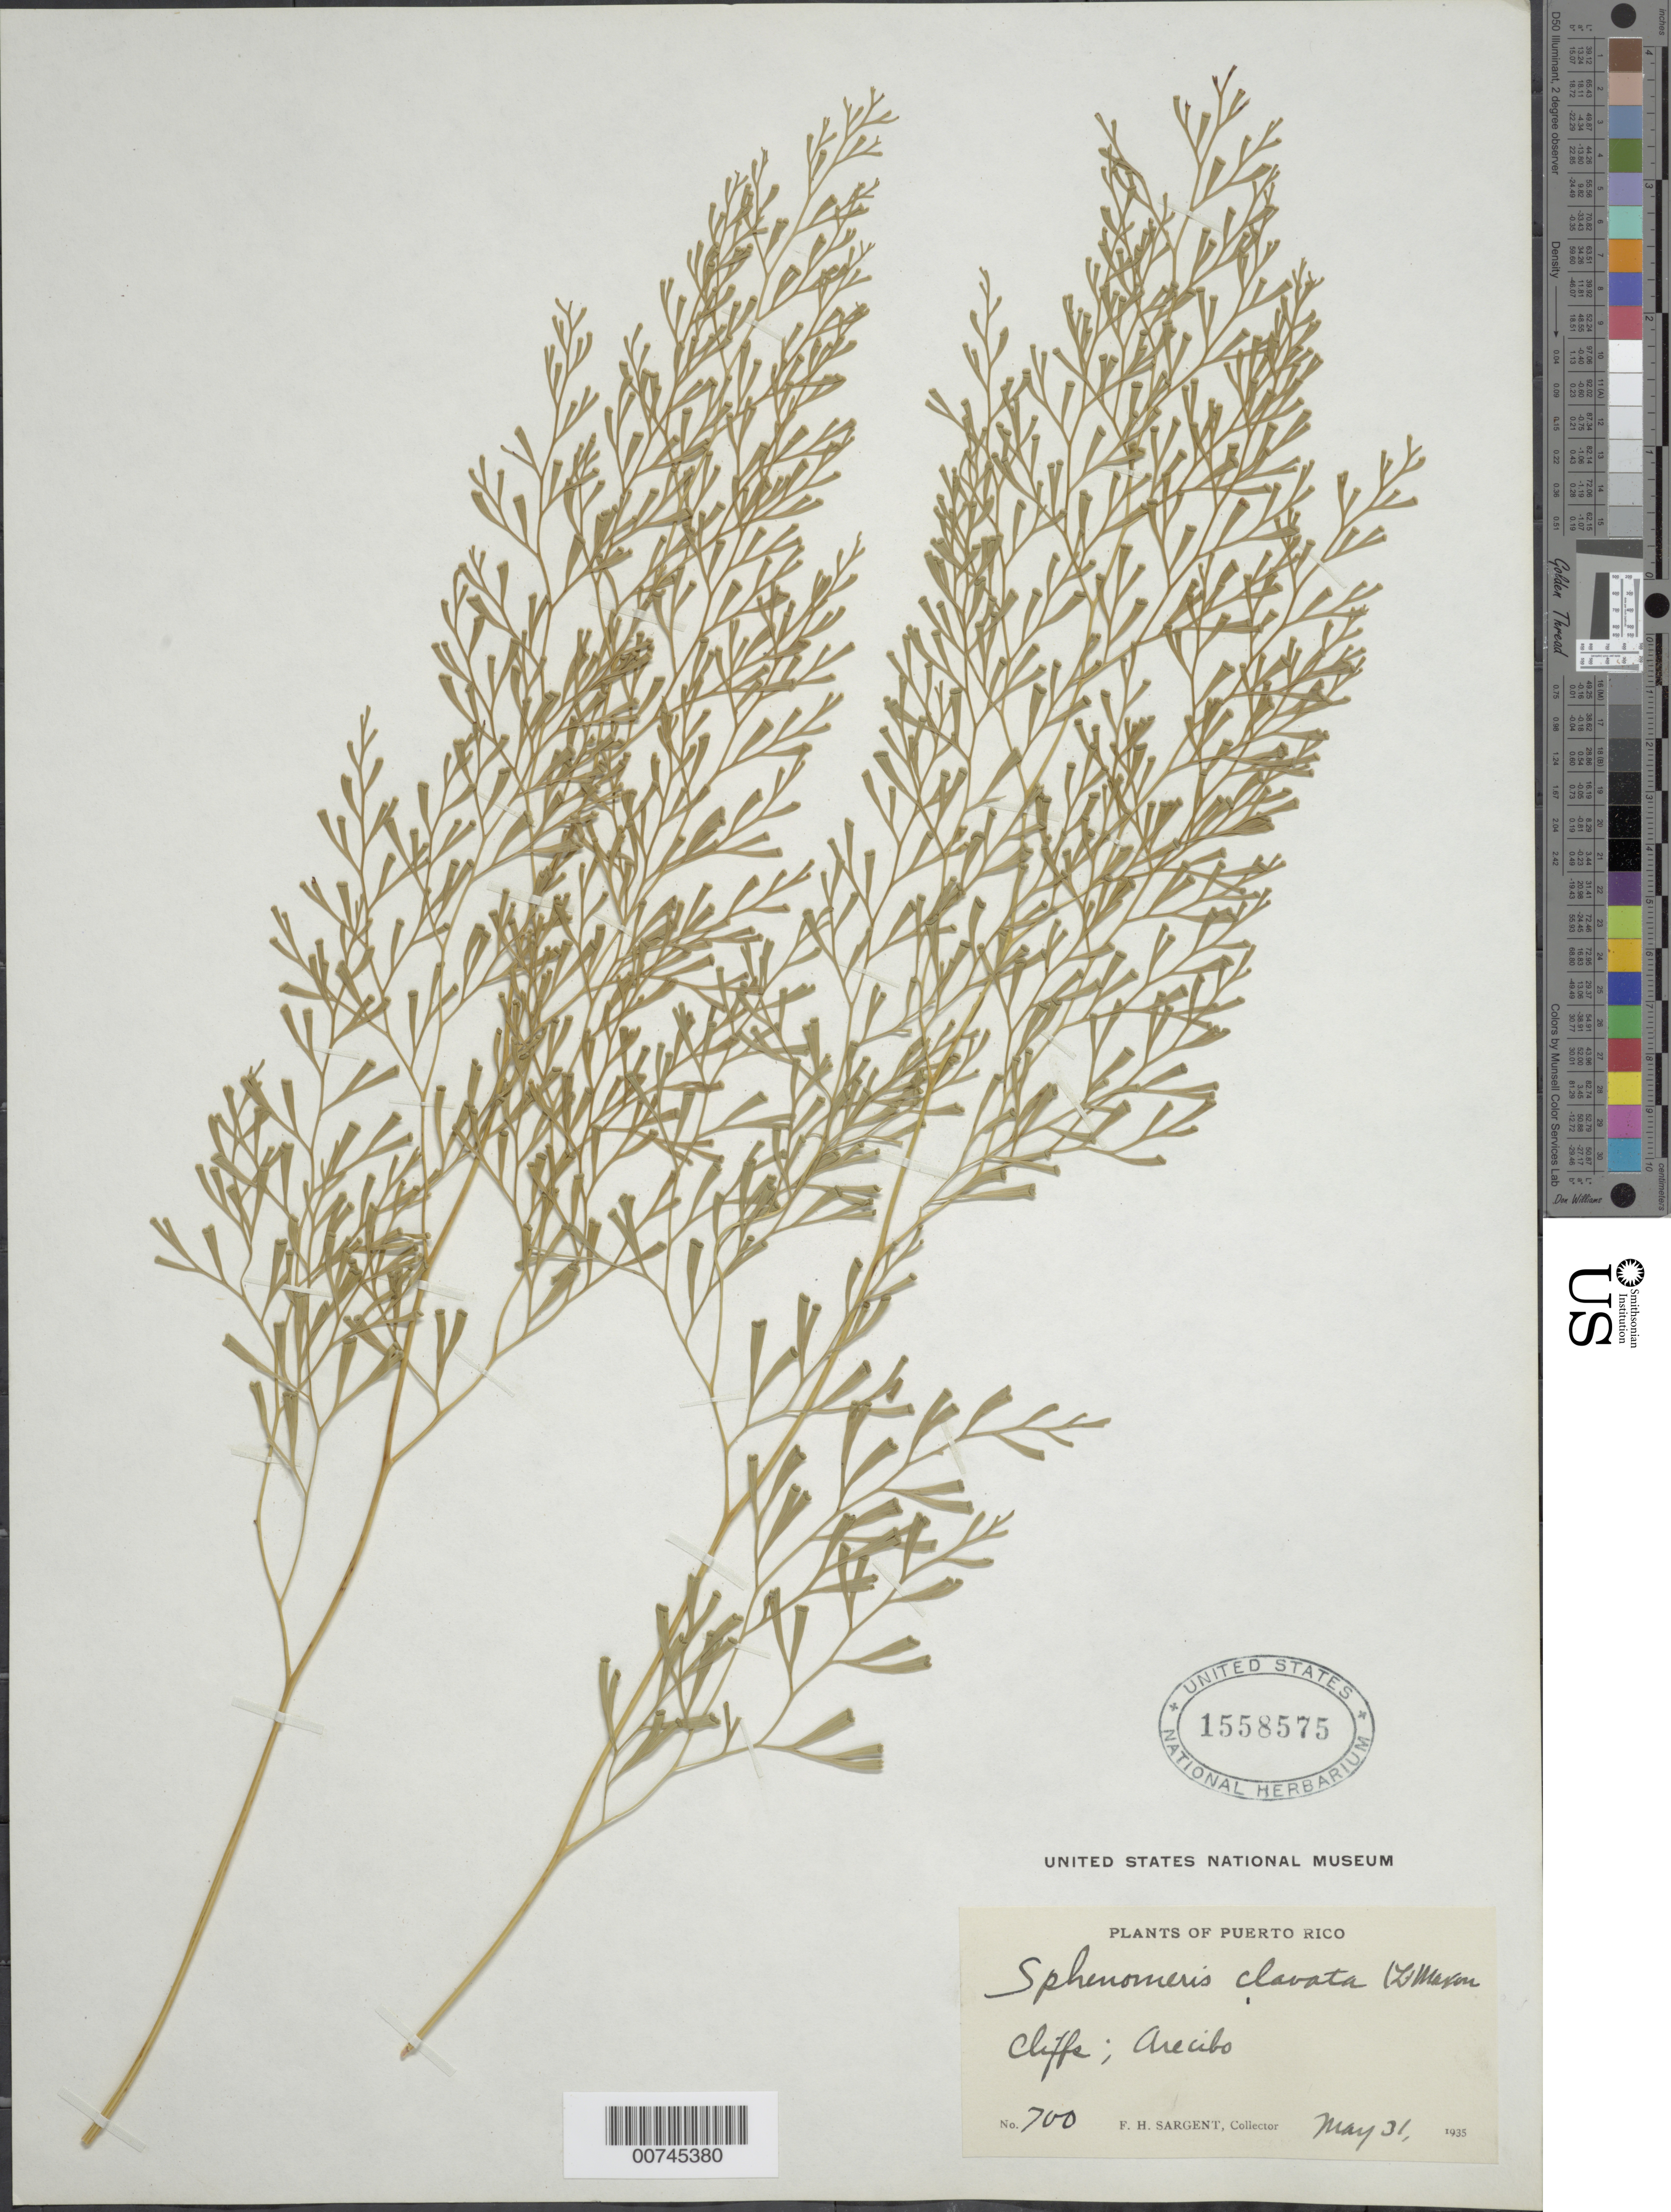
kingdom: Plantae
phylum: Tracheophyta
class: Polypodiopsida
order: Polypodiales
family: Lindsaeaceae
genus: Sphenomeris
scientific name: Sphenomeris clavata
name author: (L.) Maxon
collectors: F. H. Sargent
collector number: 700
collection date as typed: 31 May 1935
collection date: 1935-05-31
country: Puerto Rico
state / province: Arecibo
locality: Arecibo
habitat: Cliff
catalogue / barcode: US 1558575